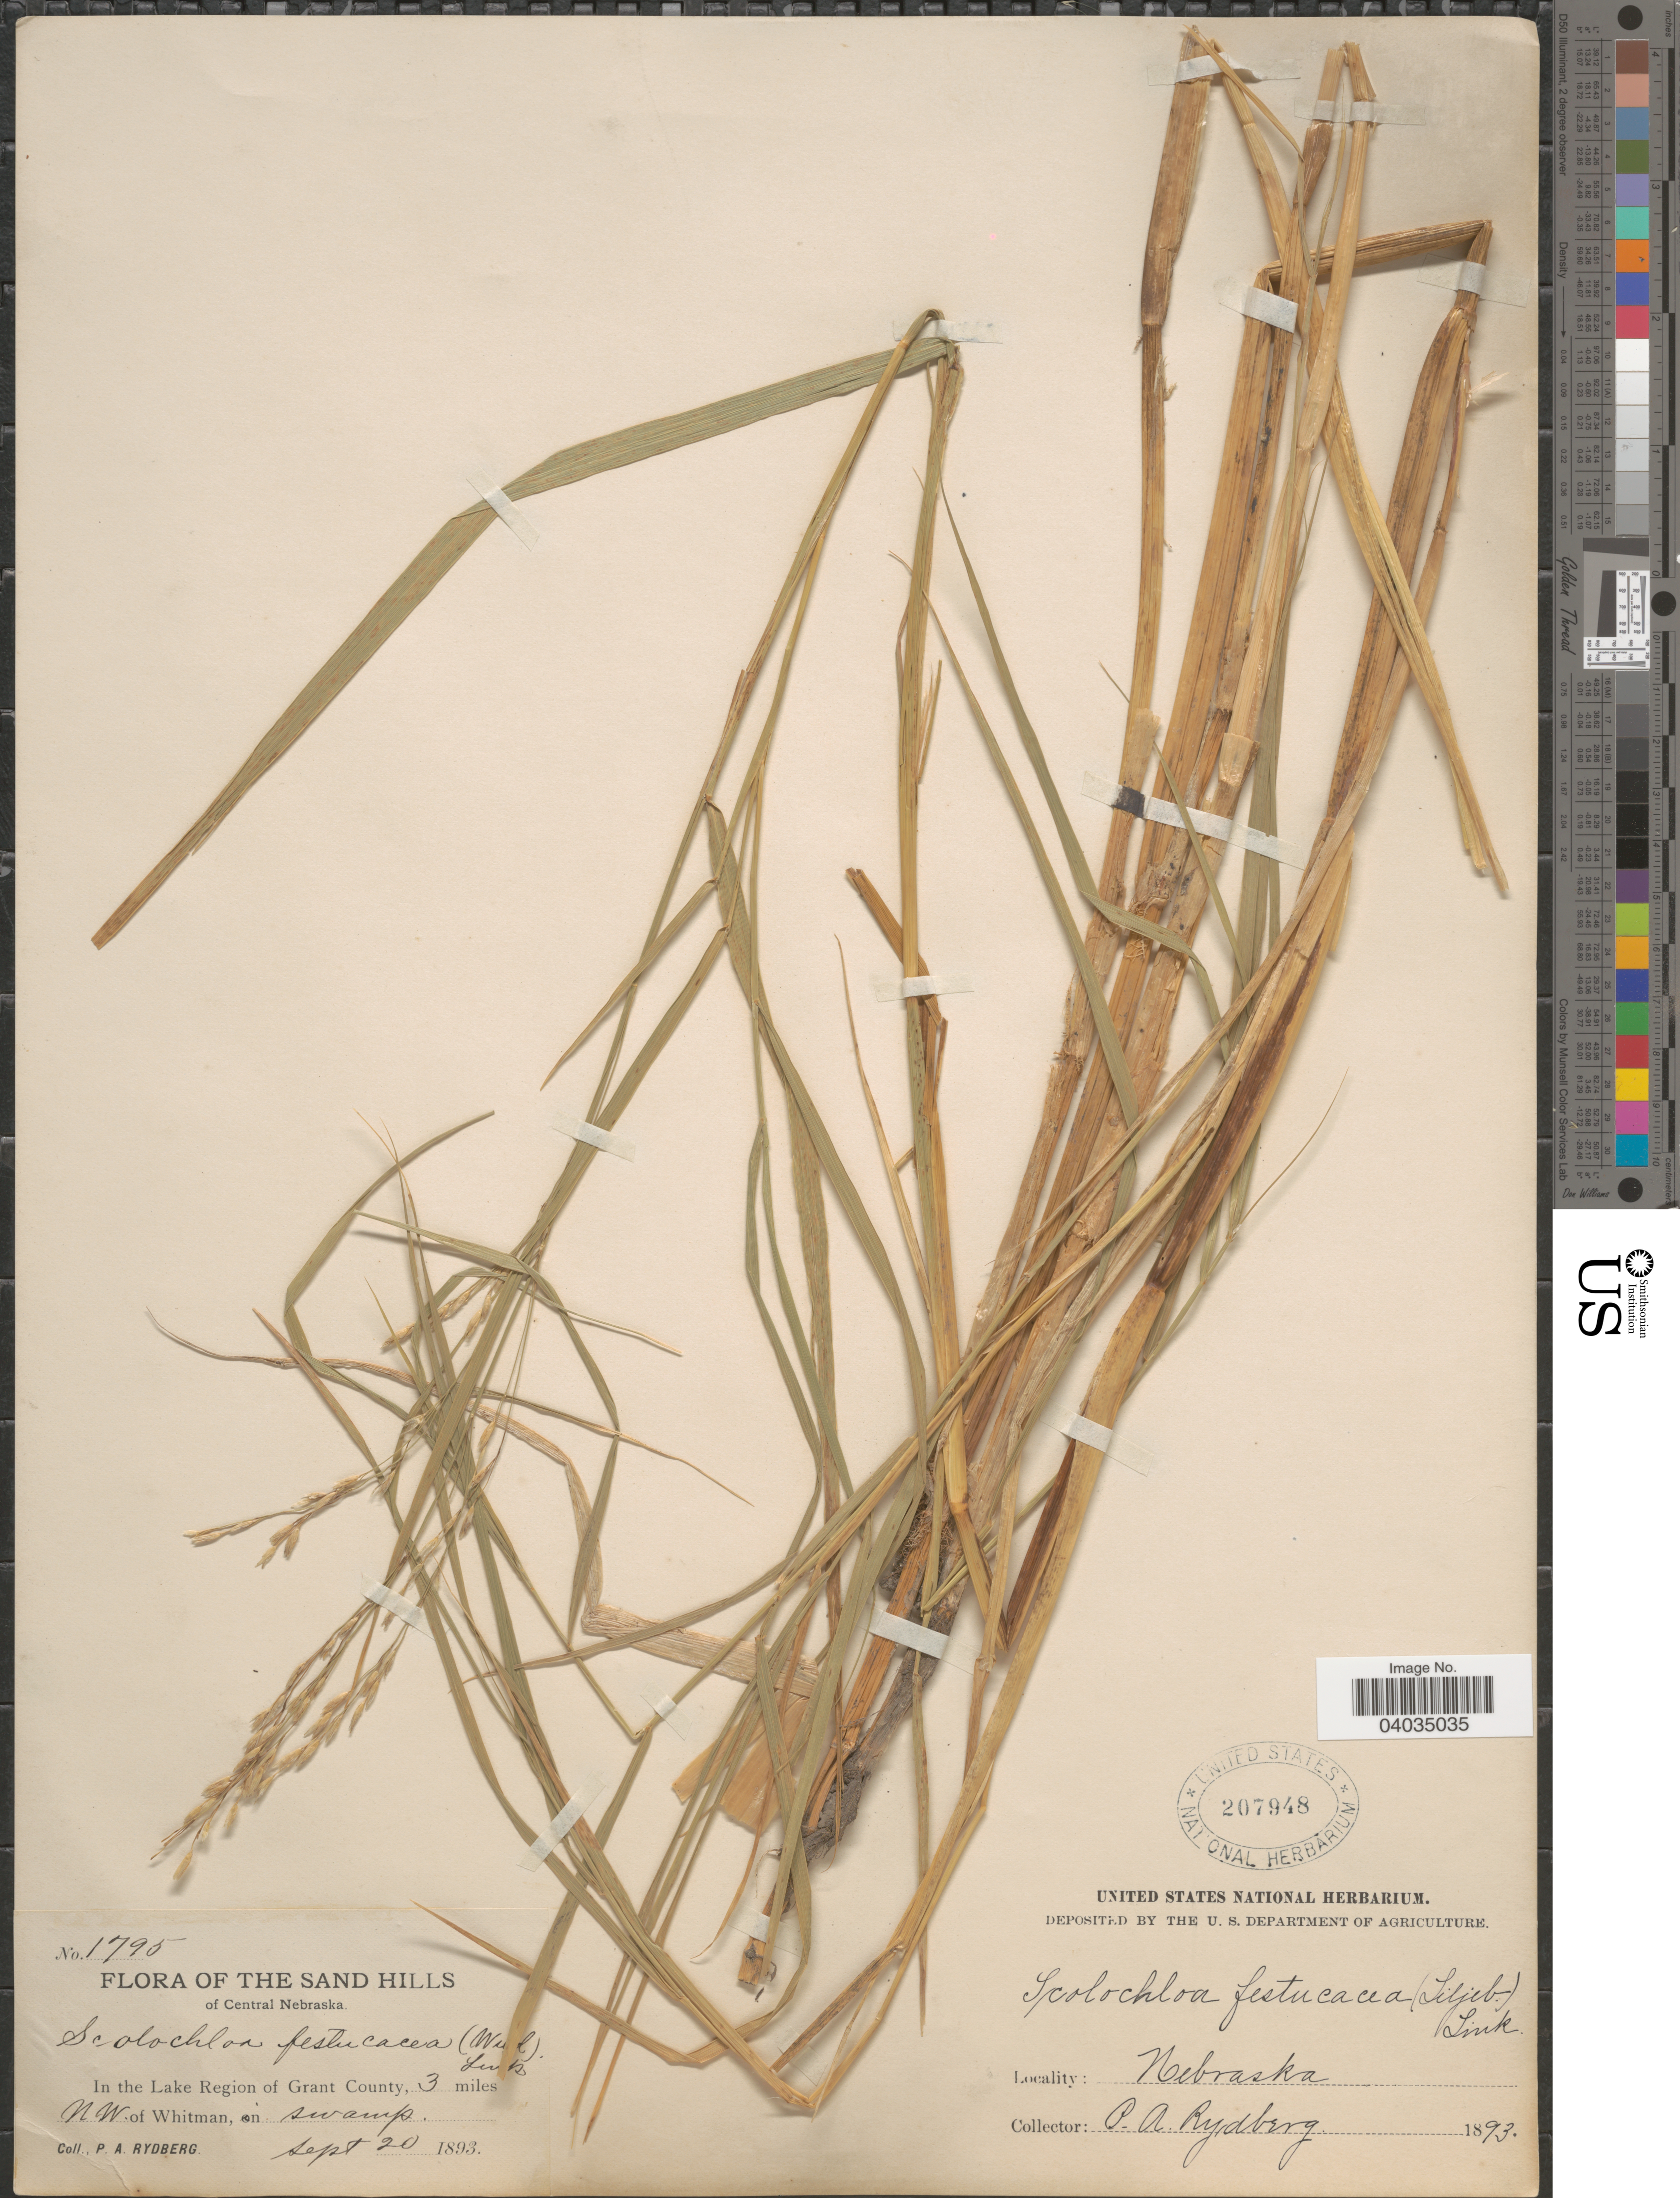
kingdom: Plantae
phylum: Tracheophyta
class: Liliopsida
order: Poales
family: Poaceae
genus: Scolochloa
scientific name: Scolochloa festucacea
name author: (Willd.) Link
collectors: P. A. Rydberg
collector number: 1795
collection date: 1893-09-20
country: United States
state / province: Nebraska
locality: The Sand Hills of Central Nebraska. In the Lake Region of Grant County, 3 miles N.W. of Whitman.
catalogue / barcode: US 207948